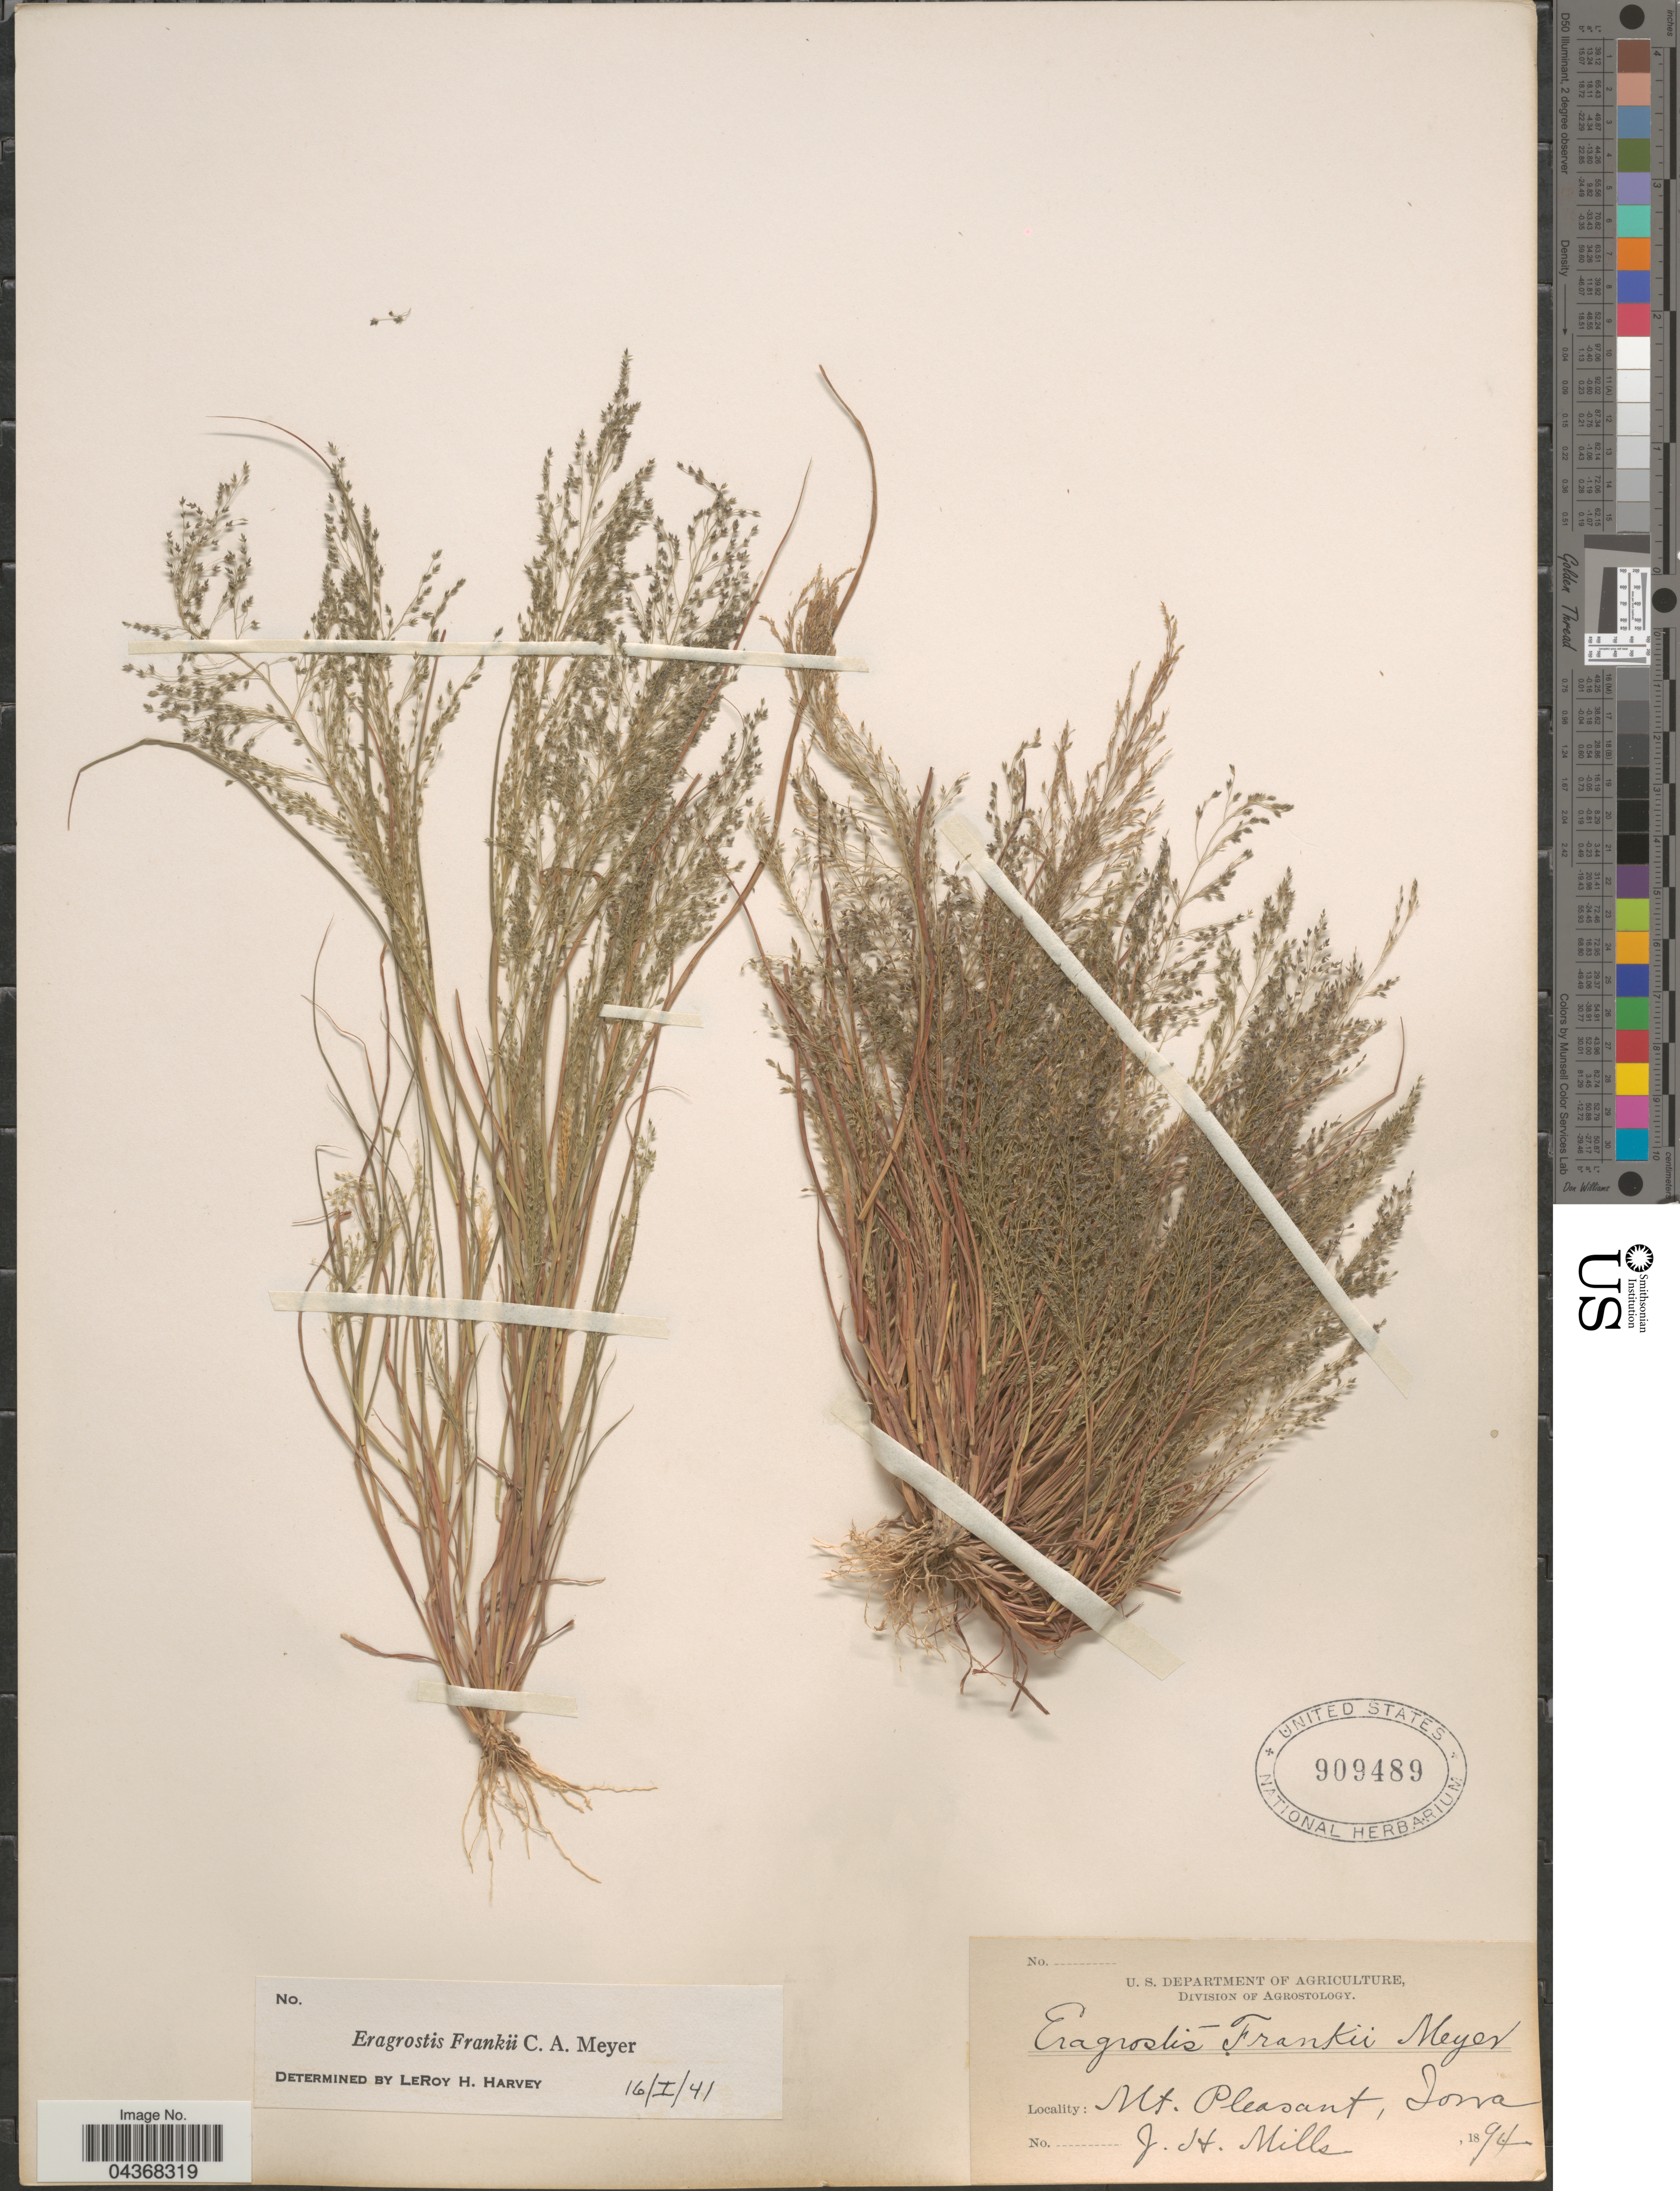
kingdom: Plantae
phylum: Tracheophyta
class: Liliopsida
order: Poales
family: Poaceae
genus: Eragrostis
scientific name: Eragrostis frankii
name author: C.A. Mey. ex Steud.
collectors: J. Mills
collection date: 1894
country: United States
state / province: Iowa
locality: Mt. Pleasant.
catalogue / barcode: US 909489